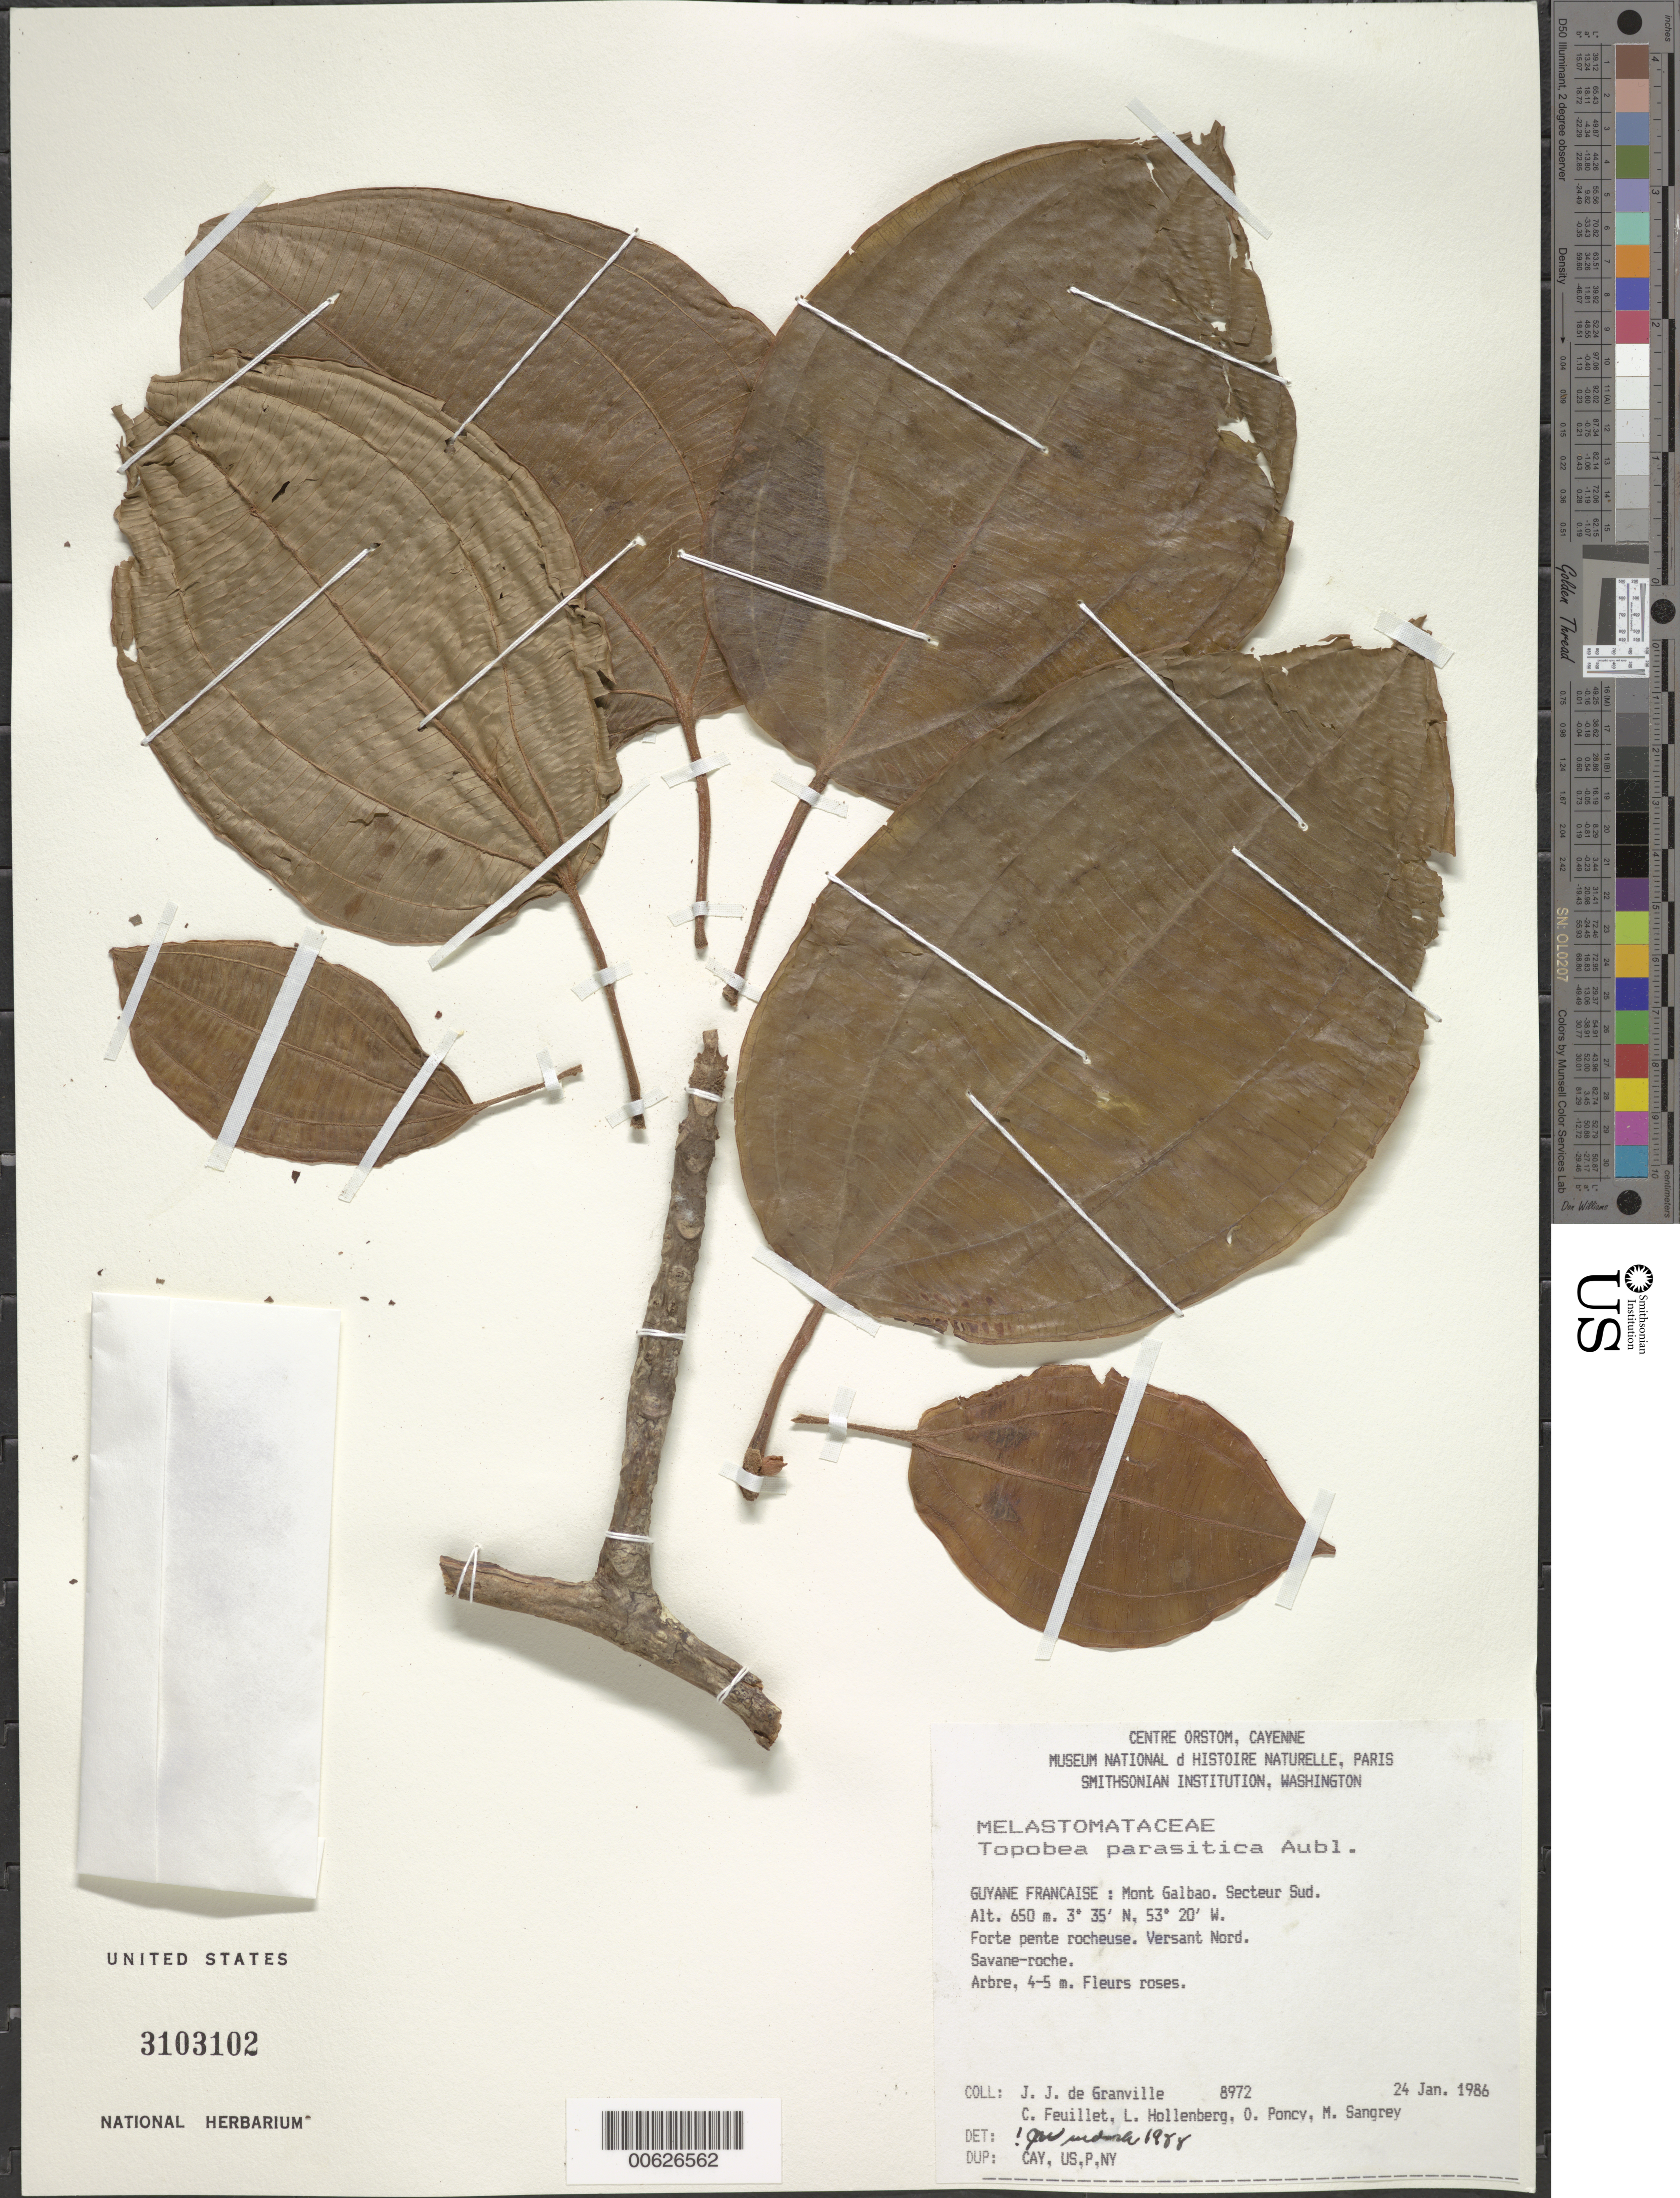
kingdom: Plantae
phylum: Tracheophyta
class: Magnoliopsida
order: Myrtales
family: Melastomataceae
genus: Topobea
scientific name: Topobea parasitica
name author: Aubl.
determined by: Wurdack, John J., (US), US (UNITED STATES)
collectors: J.-J. de Granville, C. Feuillet, L. Hollenberg, O. Poncy & M. S. Sangrey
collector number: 8972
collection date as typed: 24-Jan-86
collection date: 1986-01-24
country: French Guiana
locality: Mont Galbao. Secteur Sud. Versant Nord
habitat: Savane-roche. Forte pente rocheuse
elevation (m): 650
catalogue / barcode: US 3103102